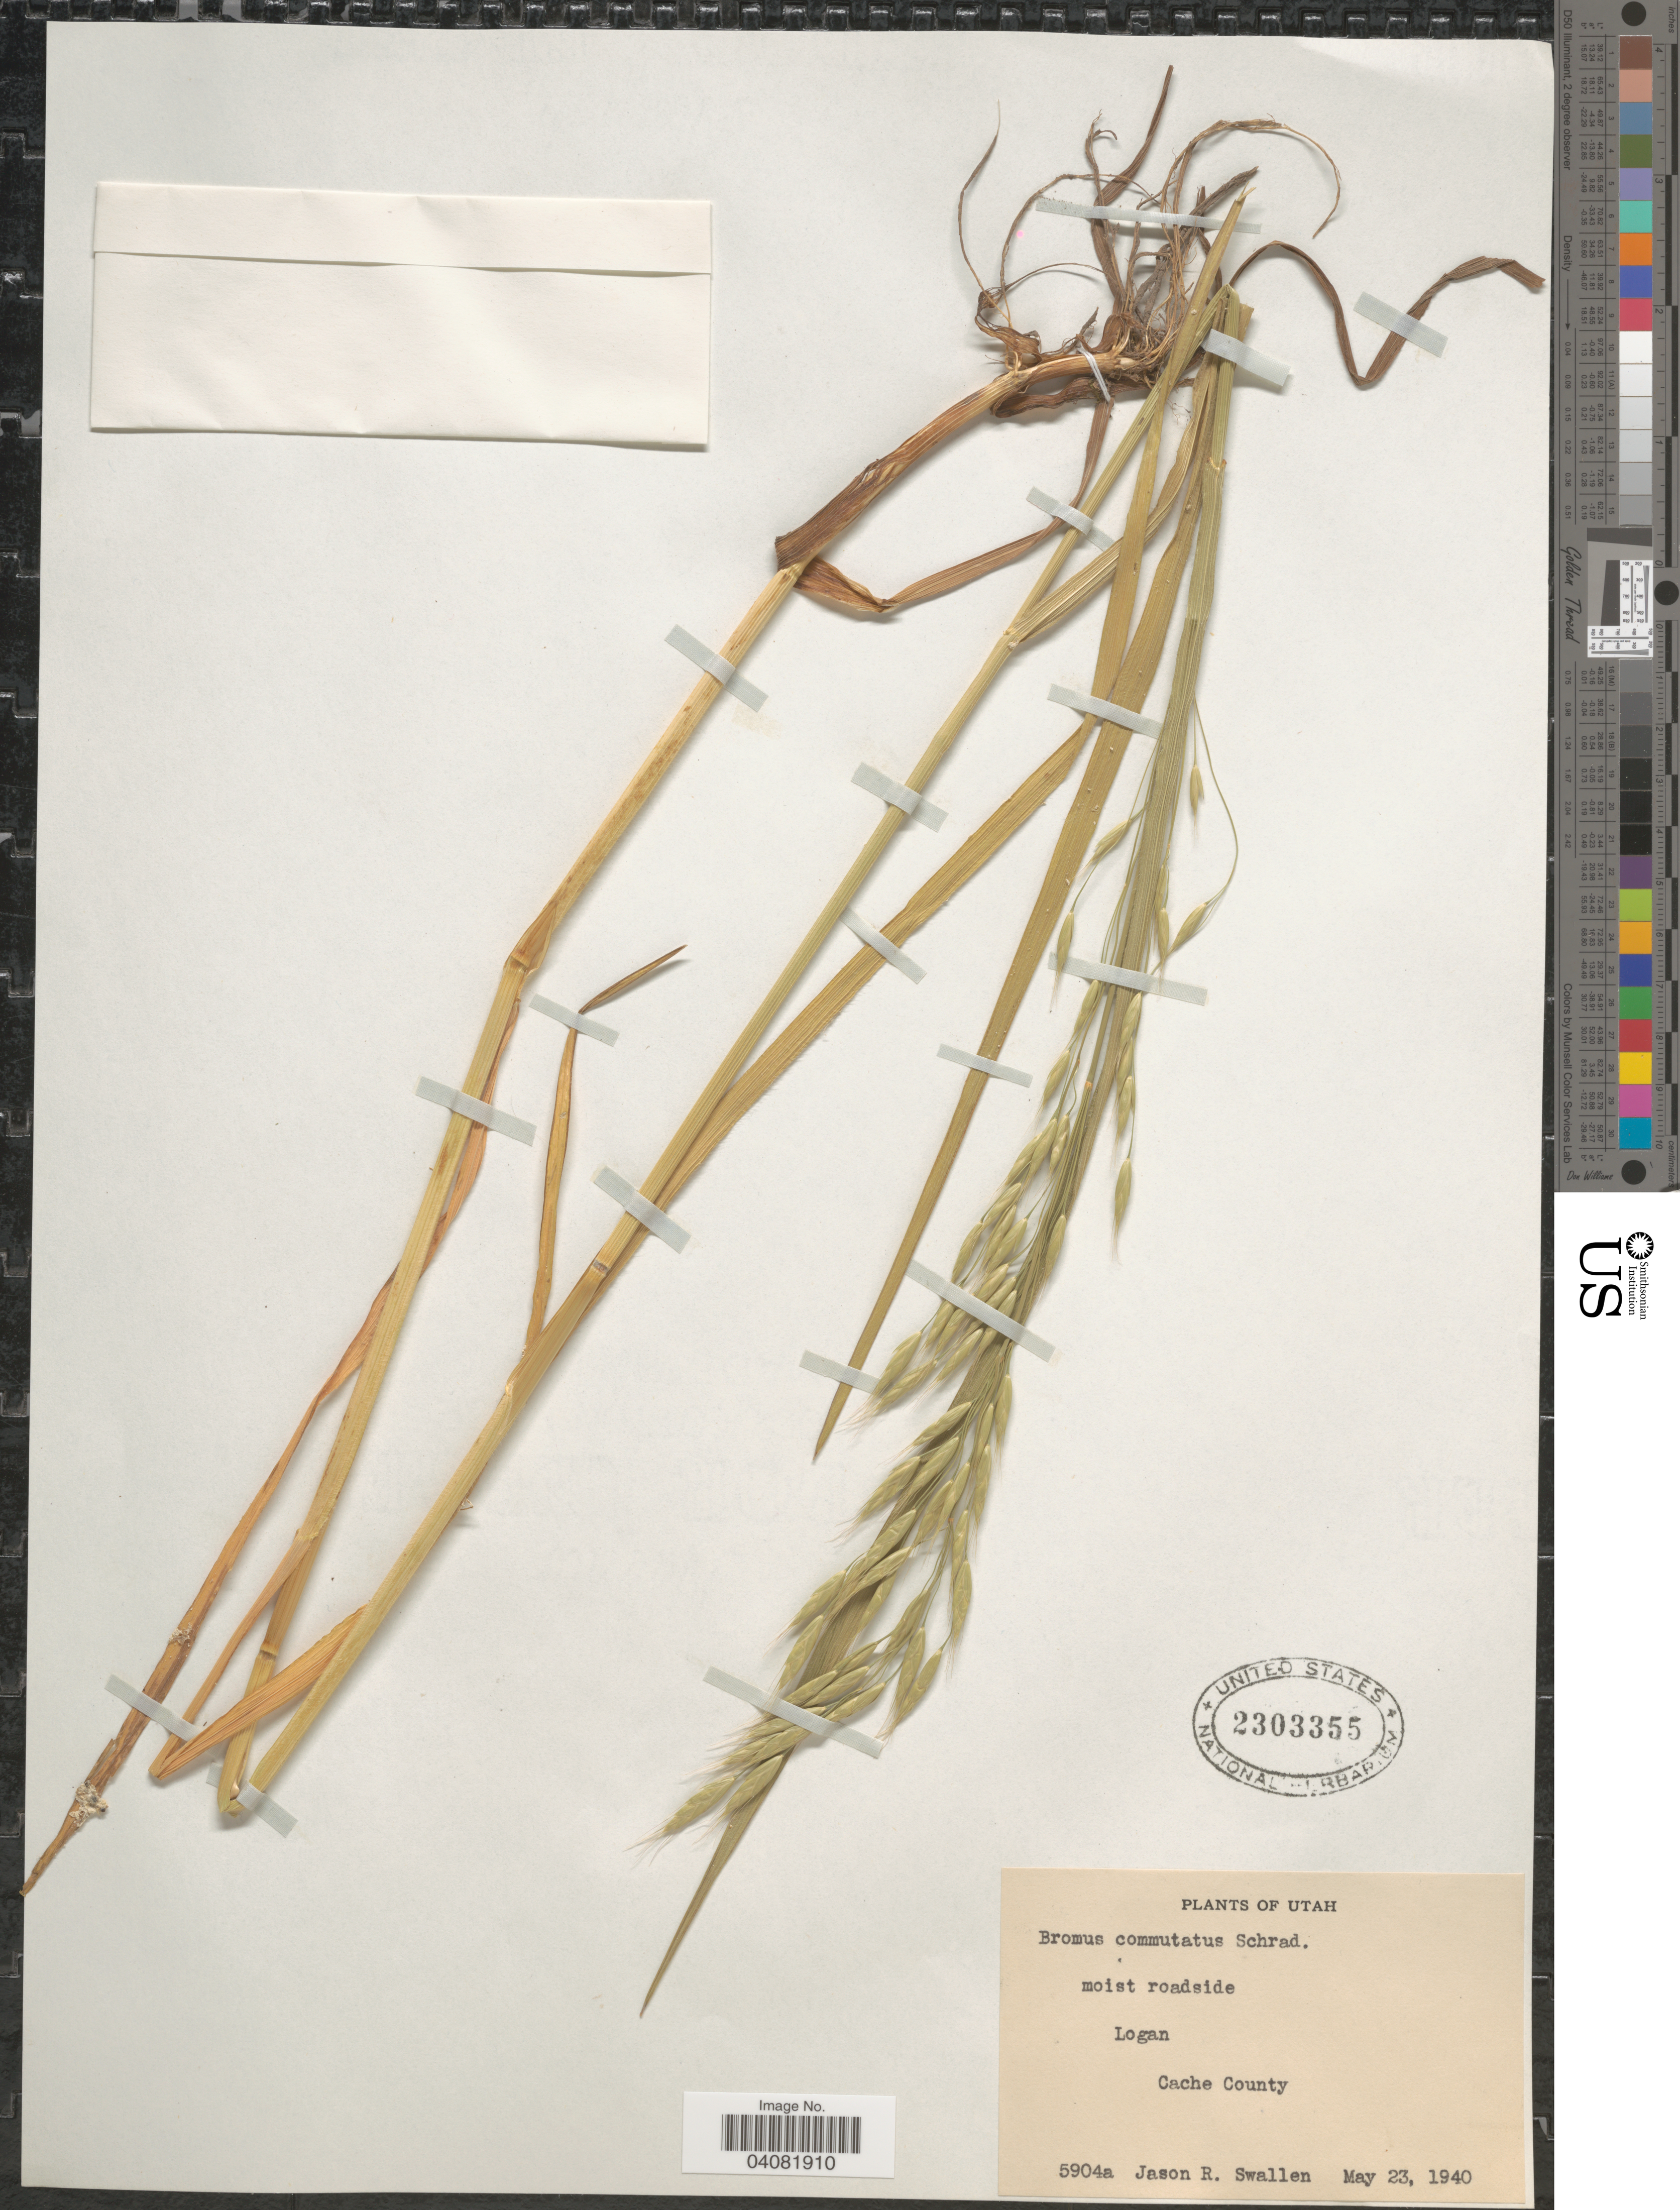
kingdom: Plantae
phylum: Tracheophyta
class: Liliopsida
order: Poales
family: Poaceae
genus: Bromus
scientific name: Bromus commutatus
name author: Schrad.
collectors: J. R. Swallen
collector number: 5904a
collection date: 1940-05-23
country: United States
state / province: Utah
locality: Moist roadside. Logan. Cache County.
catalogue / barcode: US 2303355